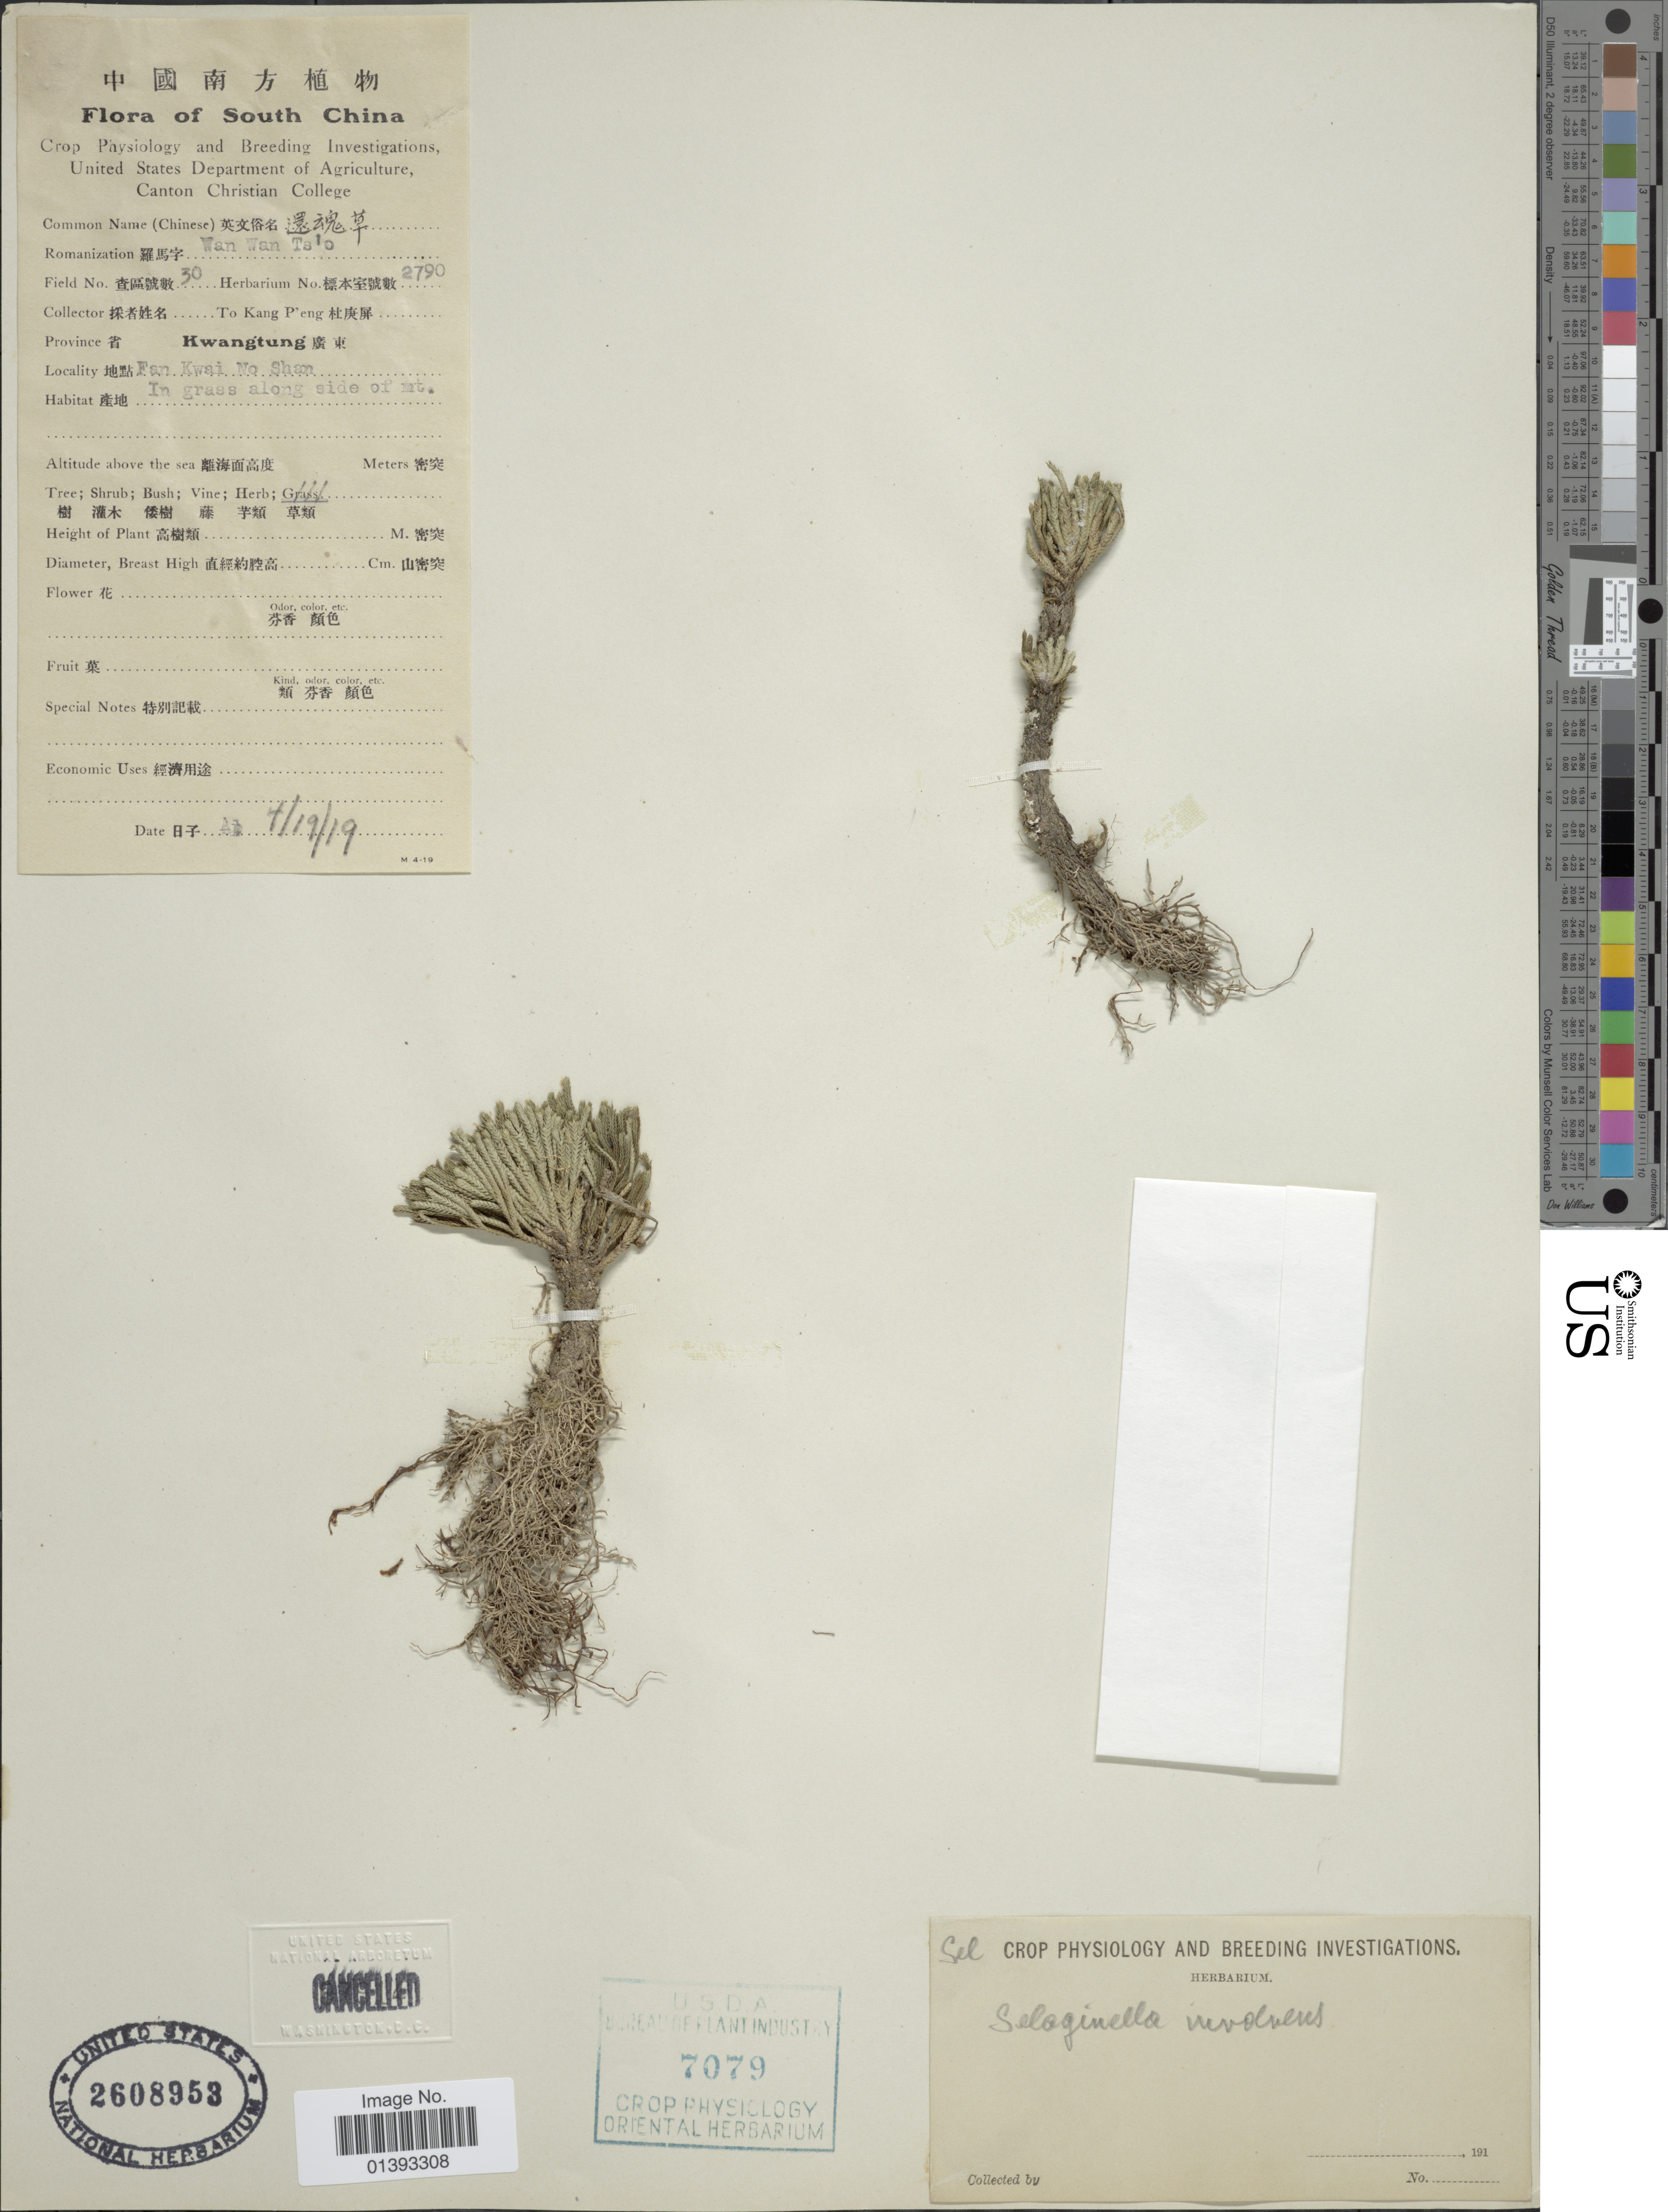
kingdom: Plantae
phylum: Tracheophyta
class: Lycopodiopsida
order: Selaginellales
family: Selaginellaceae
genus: Selaginella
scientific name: Selaginella tamariscina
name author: (P. Beauv.) Spring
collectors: T. Ping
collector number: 30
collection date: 1919-04-19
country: China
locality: South China, Kwangtung province, Fan Kwai No Shan, in grass along side of mt.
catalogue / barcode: US 2608953